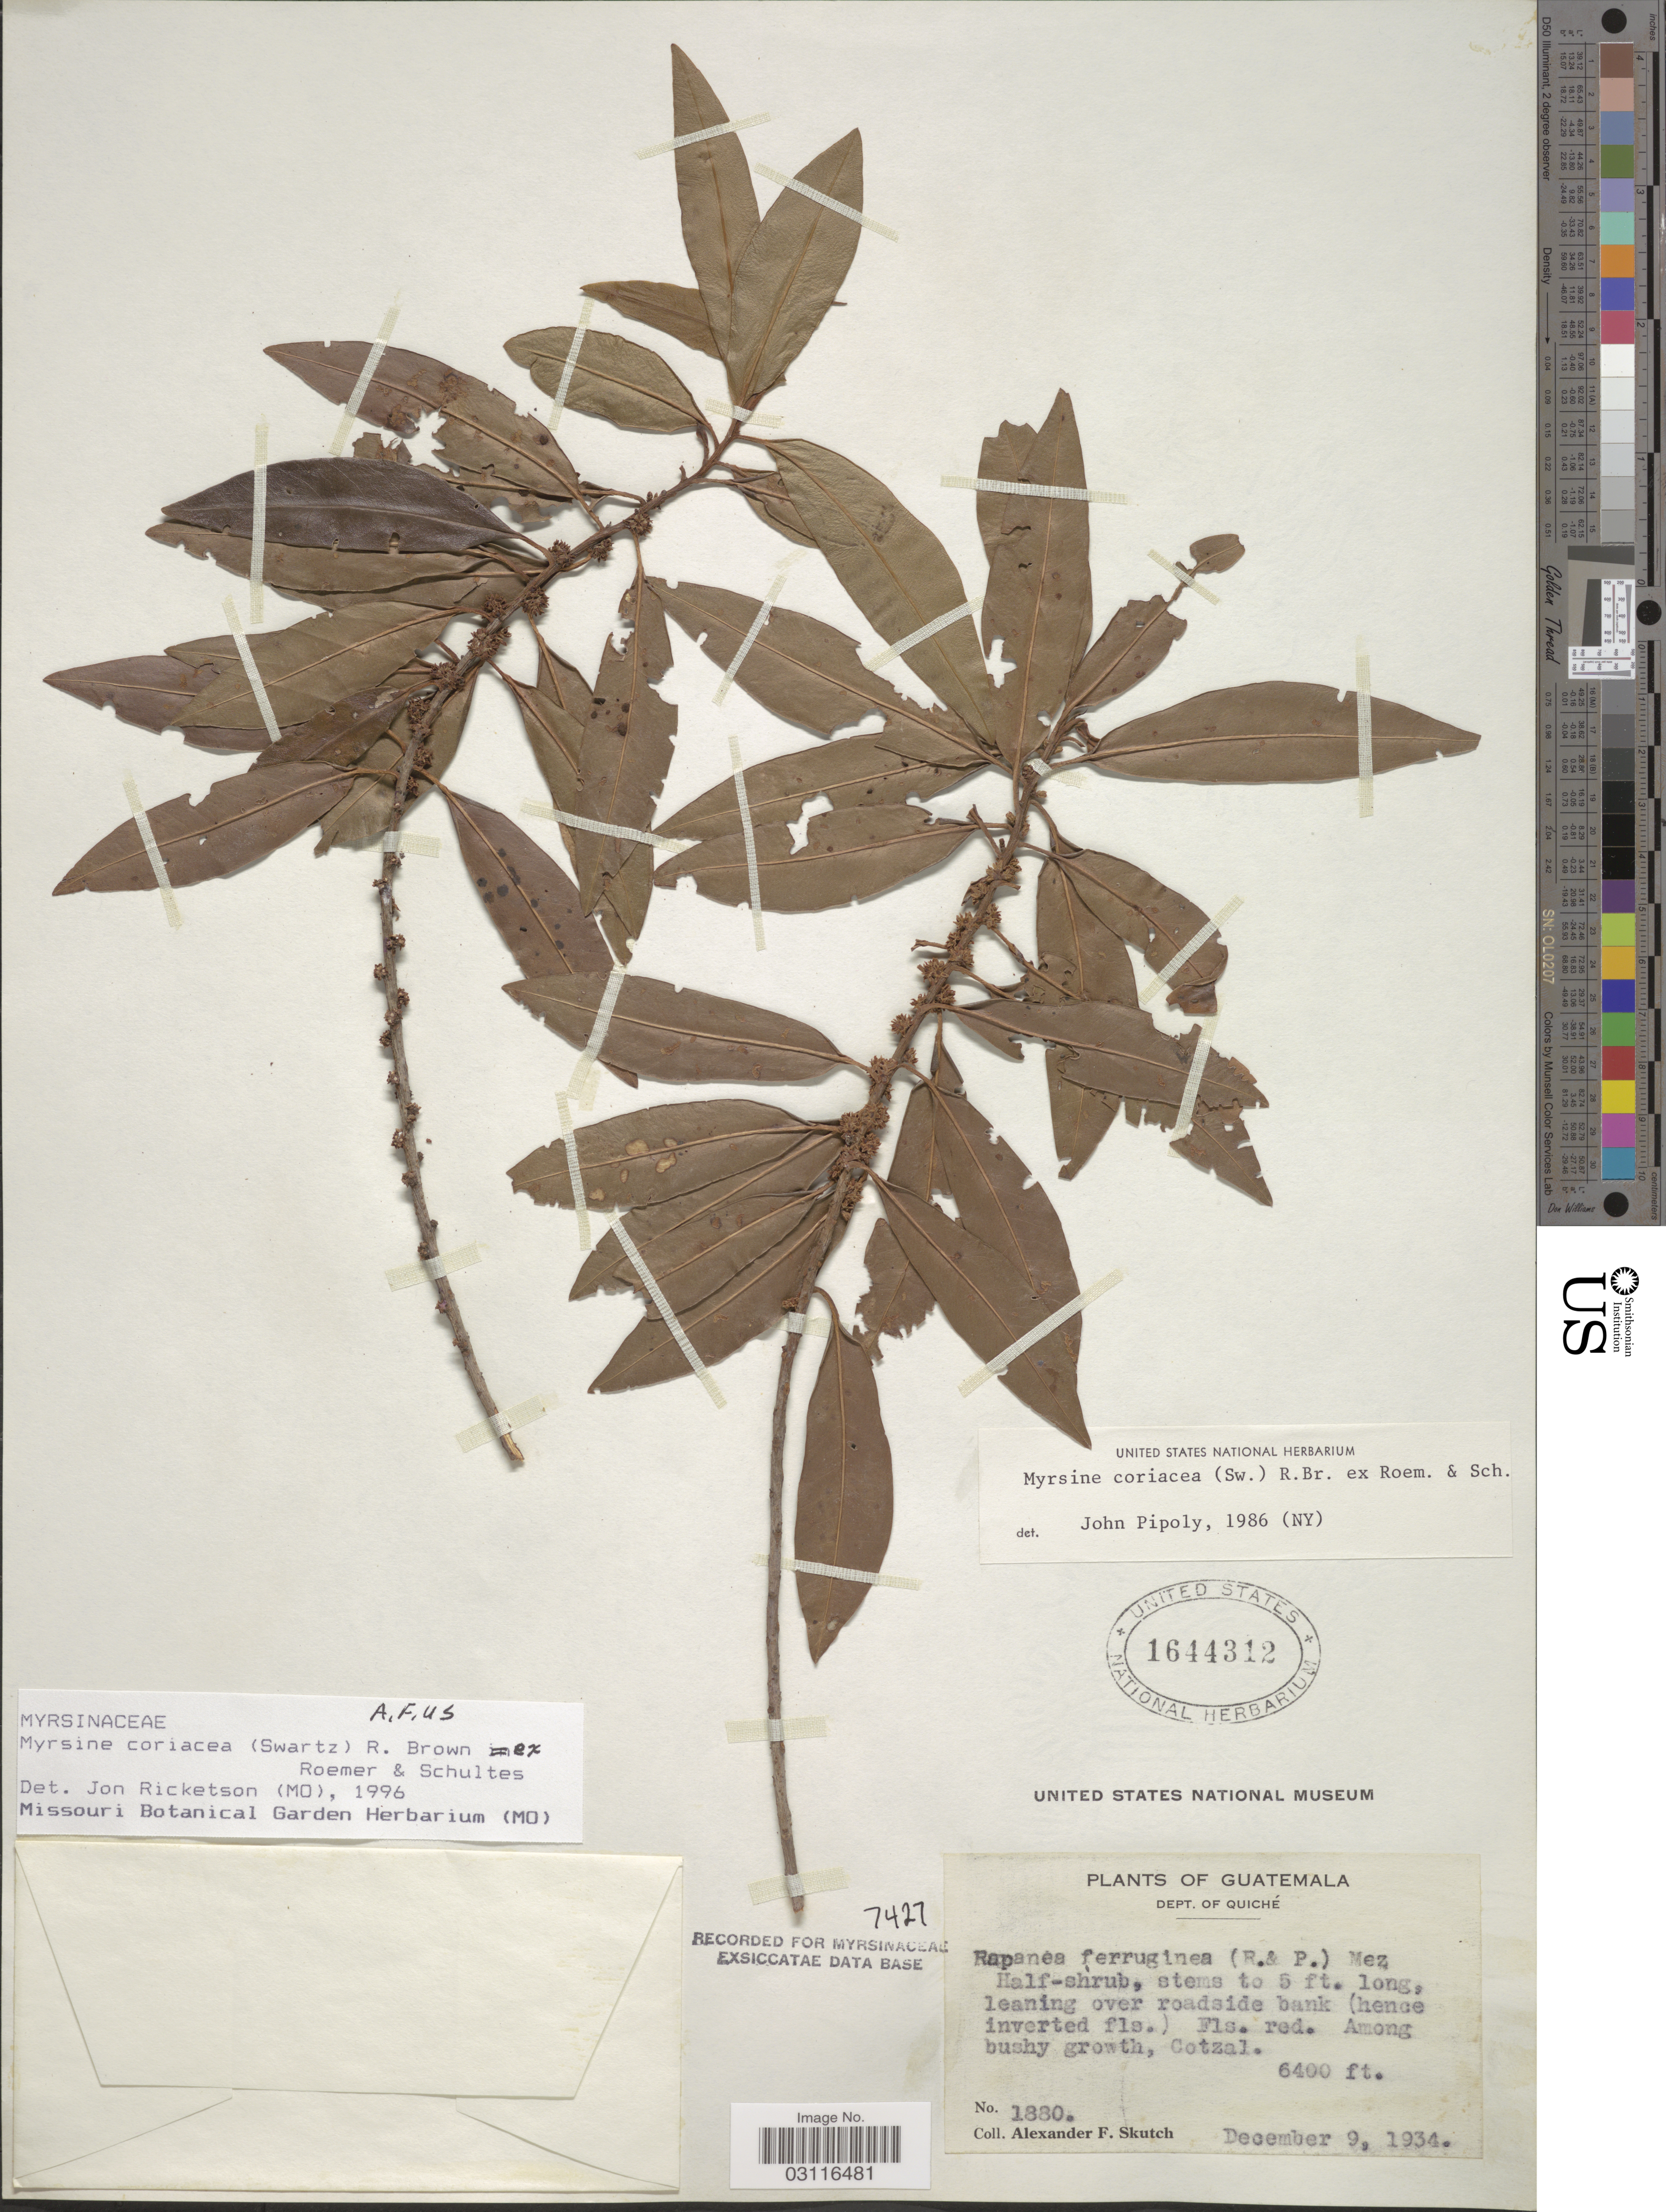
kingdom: Plantae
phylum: Tracheophyta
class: Magnoliopsida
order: Ericales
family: Primulaceae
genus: Myrsine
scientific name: Myrsine coriacea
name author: (Sw.) R. Br. ex Roem. & Schult.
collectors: A. F. Skutch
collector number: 1880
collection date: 1934-12-09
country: Guatemala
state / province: El Quiché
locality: Dept. of Quiché. Cotzal.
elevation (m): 1951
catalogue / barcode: US 1644312